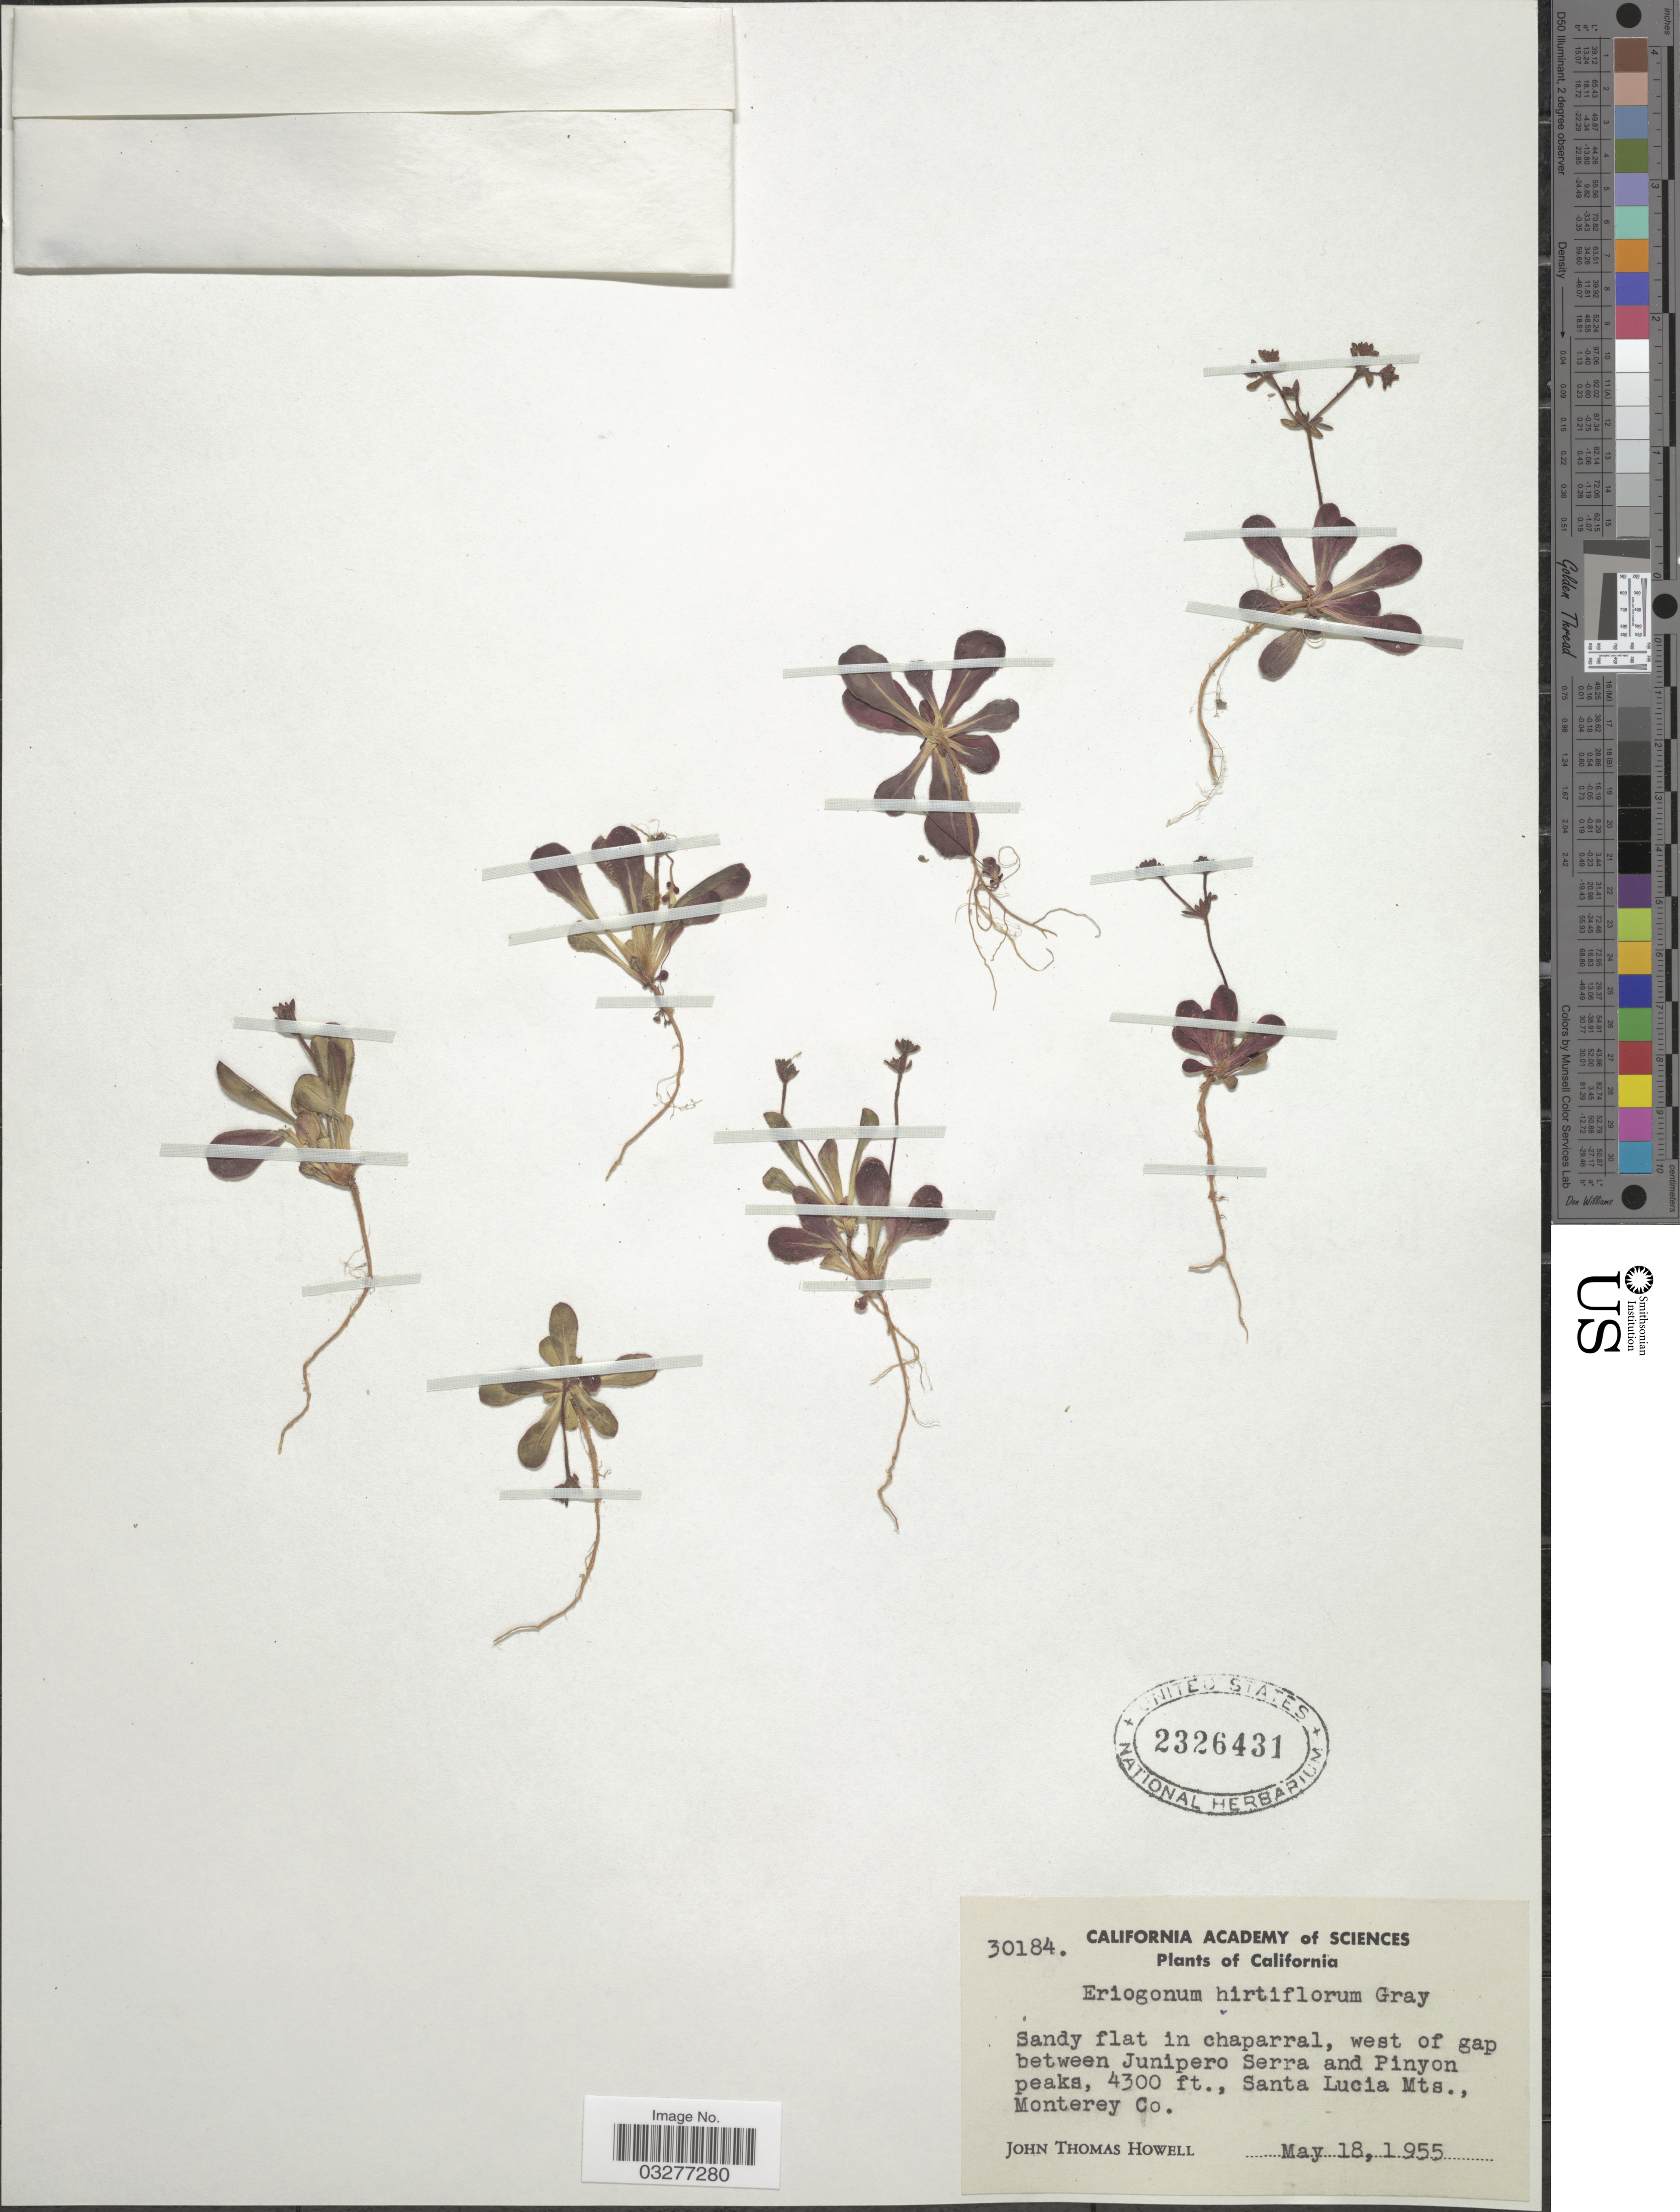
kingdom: Plantae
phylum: Tracheophyta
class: Magnoliopsida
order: Caryophyllales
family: Polygonaceae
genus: Eriogonum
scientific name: Eriogonum hirtiflorum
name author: A. Gray ex S. Watson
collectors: J. T. Howell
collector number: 30184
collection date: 1955-05-18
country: United States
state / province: California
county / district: Monterey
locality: West of gap between Junipero Serra and Pinyon peaks. Santa Lucia Mts., Monterey Co.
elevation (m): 1311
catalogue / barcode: US 2326431